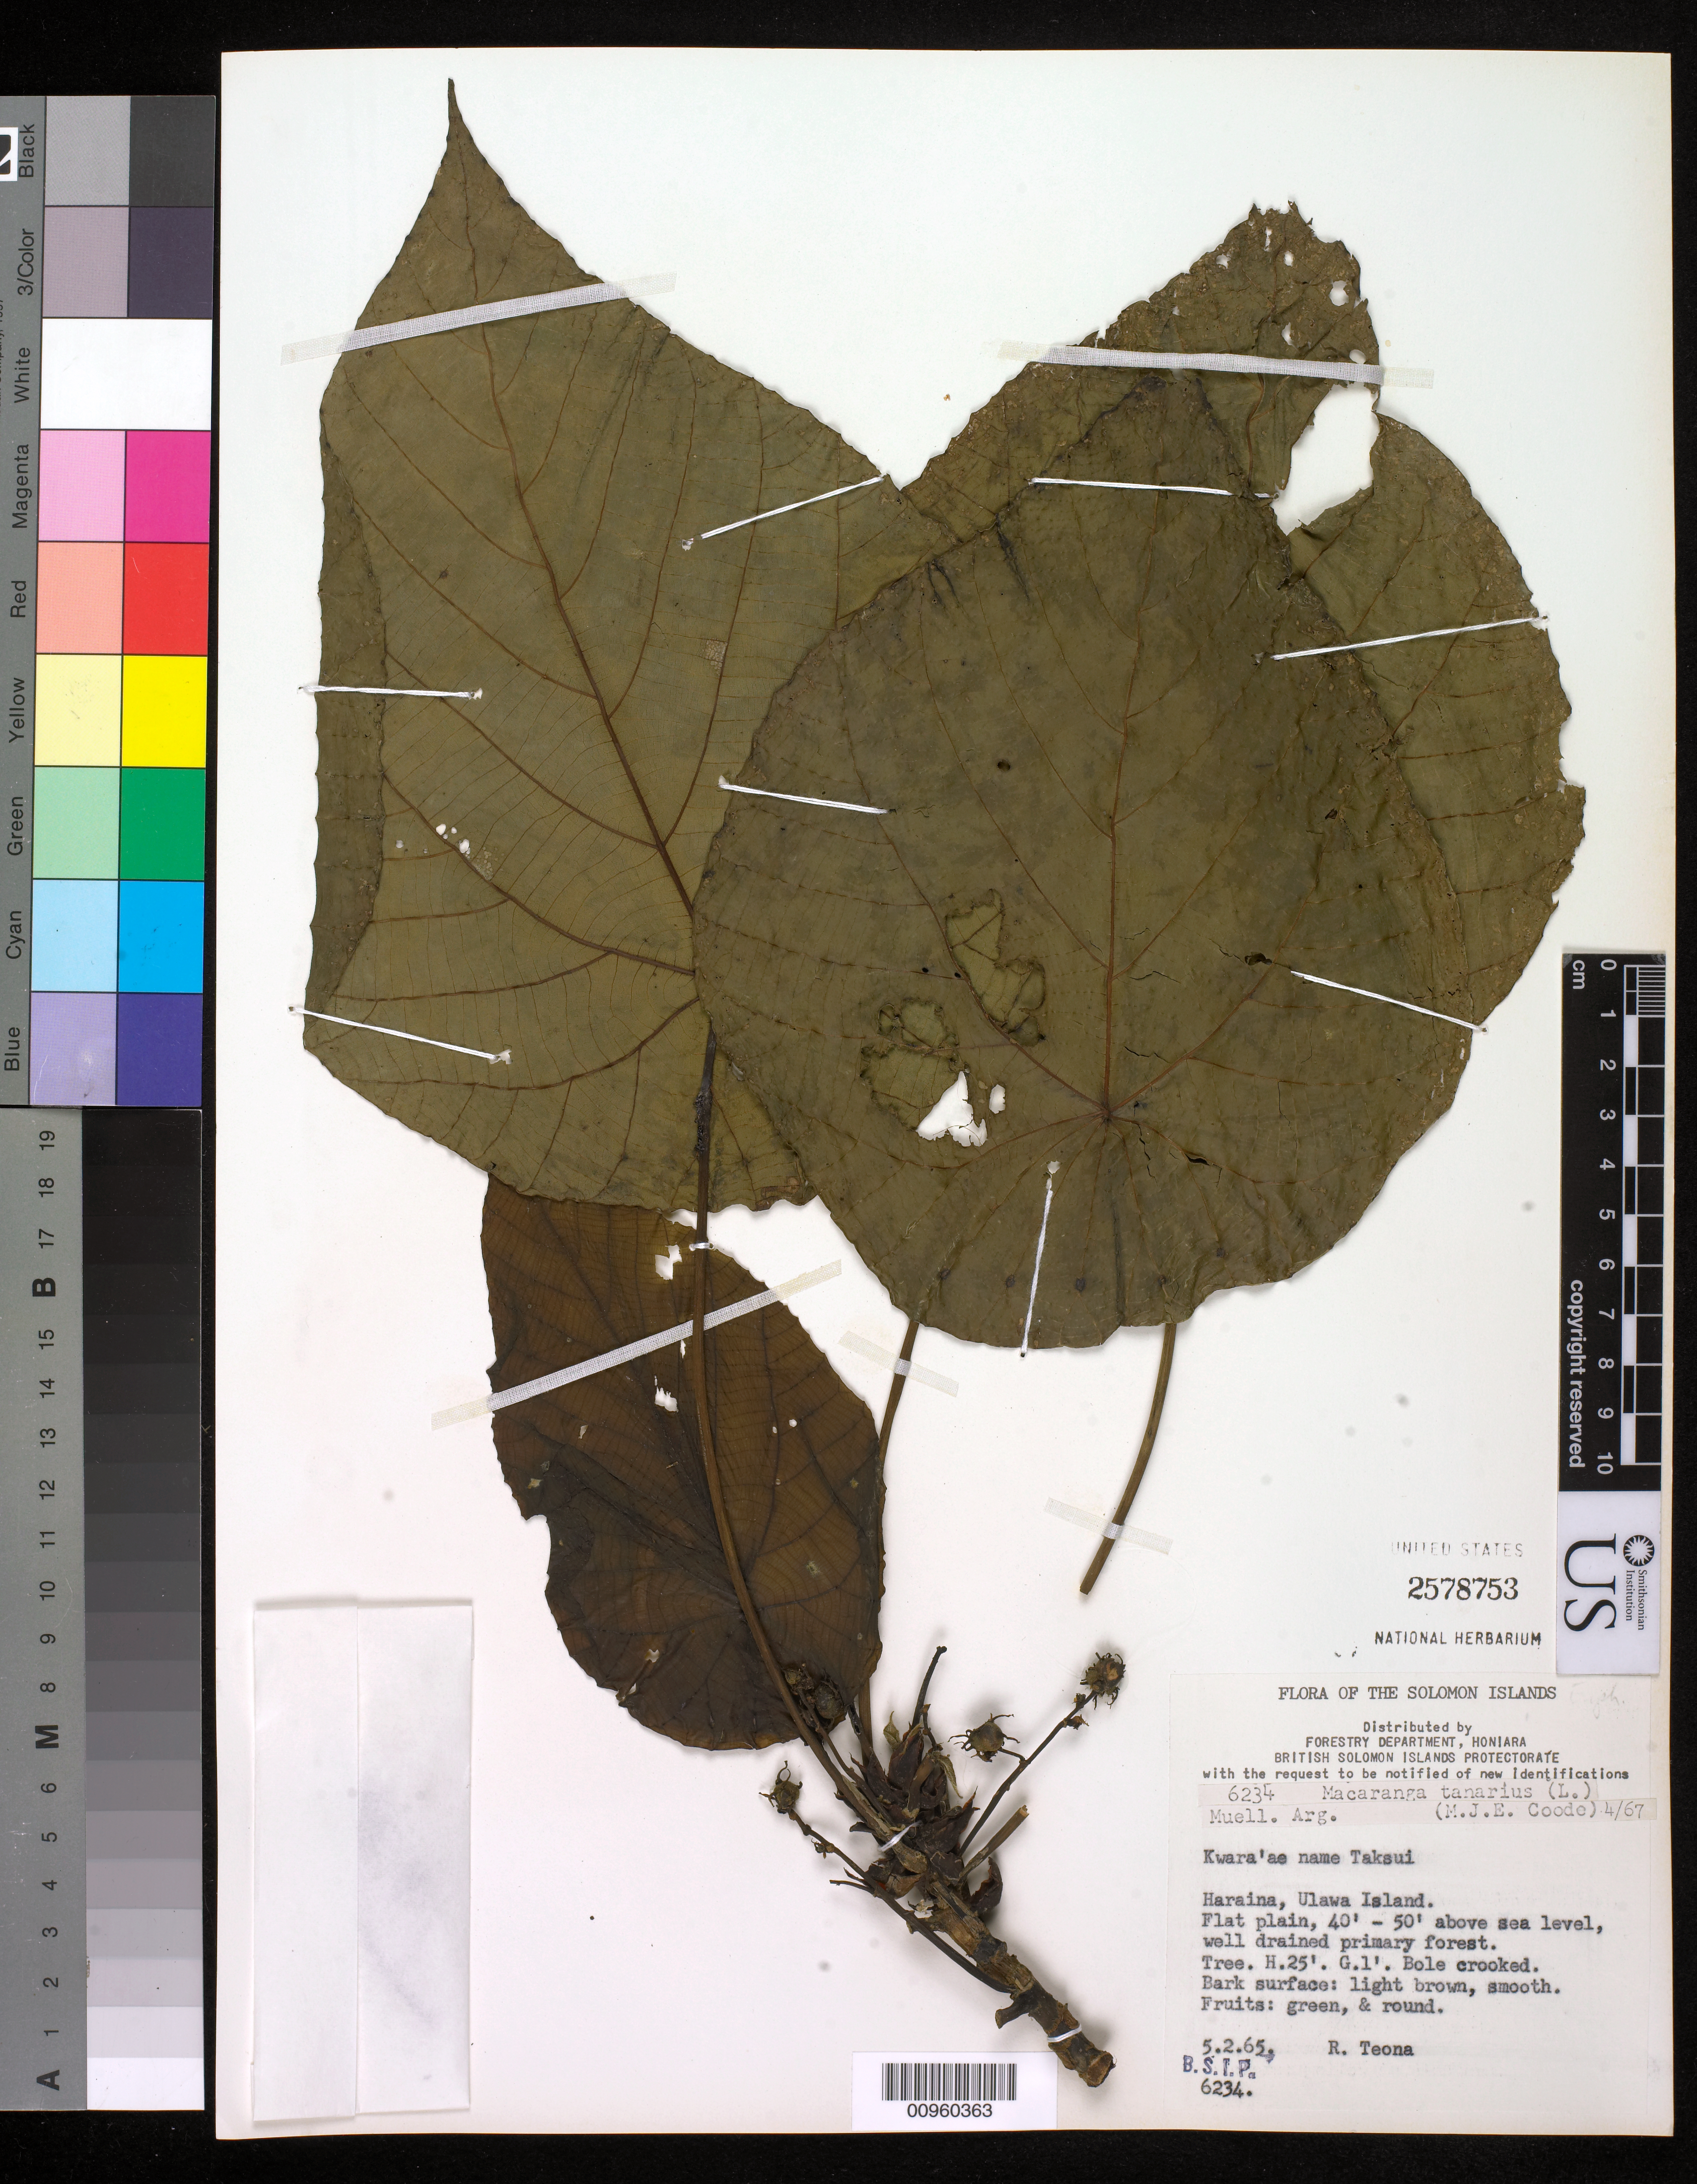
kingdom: Plantae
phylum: Tracheophyta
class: Magnoliopsida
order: Malpighiales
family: Euphorbiaceae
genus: Macaranga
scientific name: Macaranga tanarius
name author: (L.) Müll. Arg.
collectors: R. Teona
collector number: BSIP 6234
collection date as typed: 05 Feb 1965 or 02 May 1965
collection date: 1965-02-05 or 1965-05-02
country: Solomon Islands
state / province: Makira-Ulawa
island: Ulawa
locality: Haraina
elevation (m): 12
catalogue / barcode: US 2578753